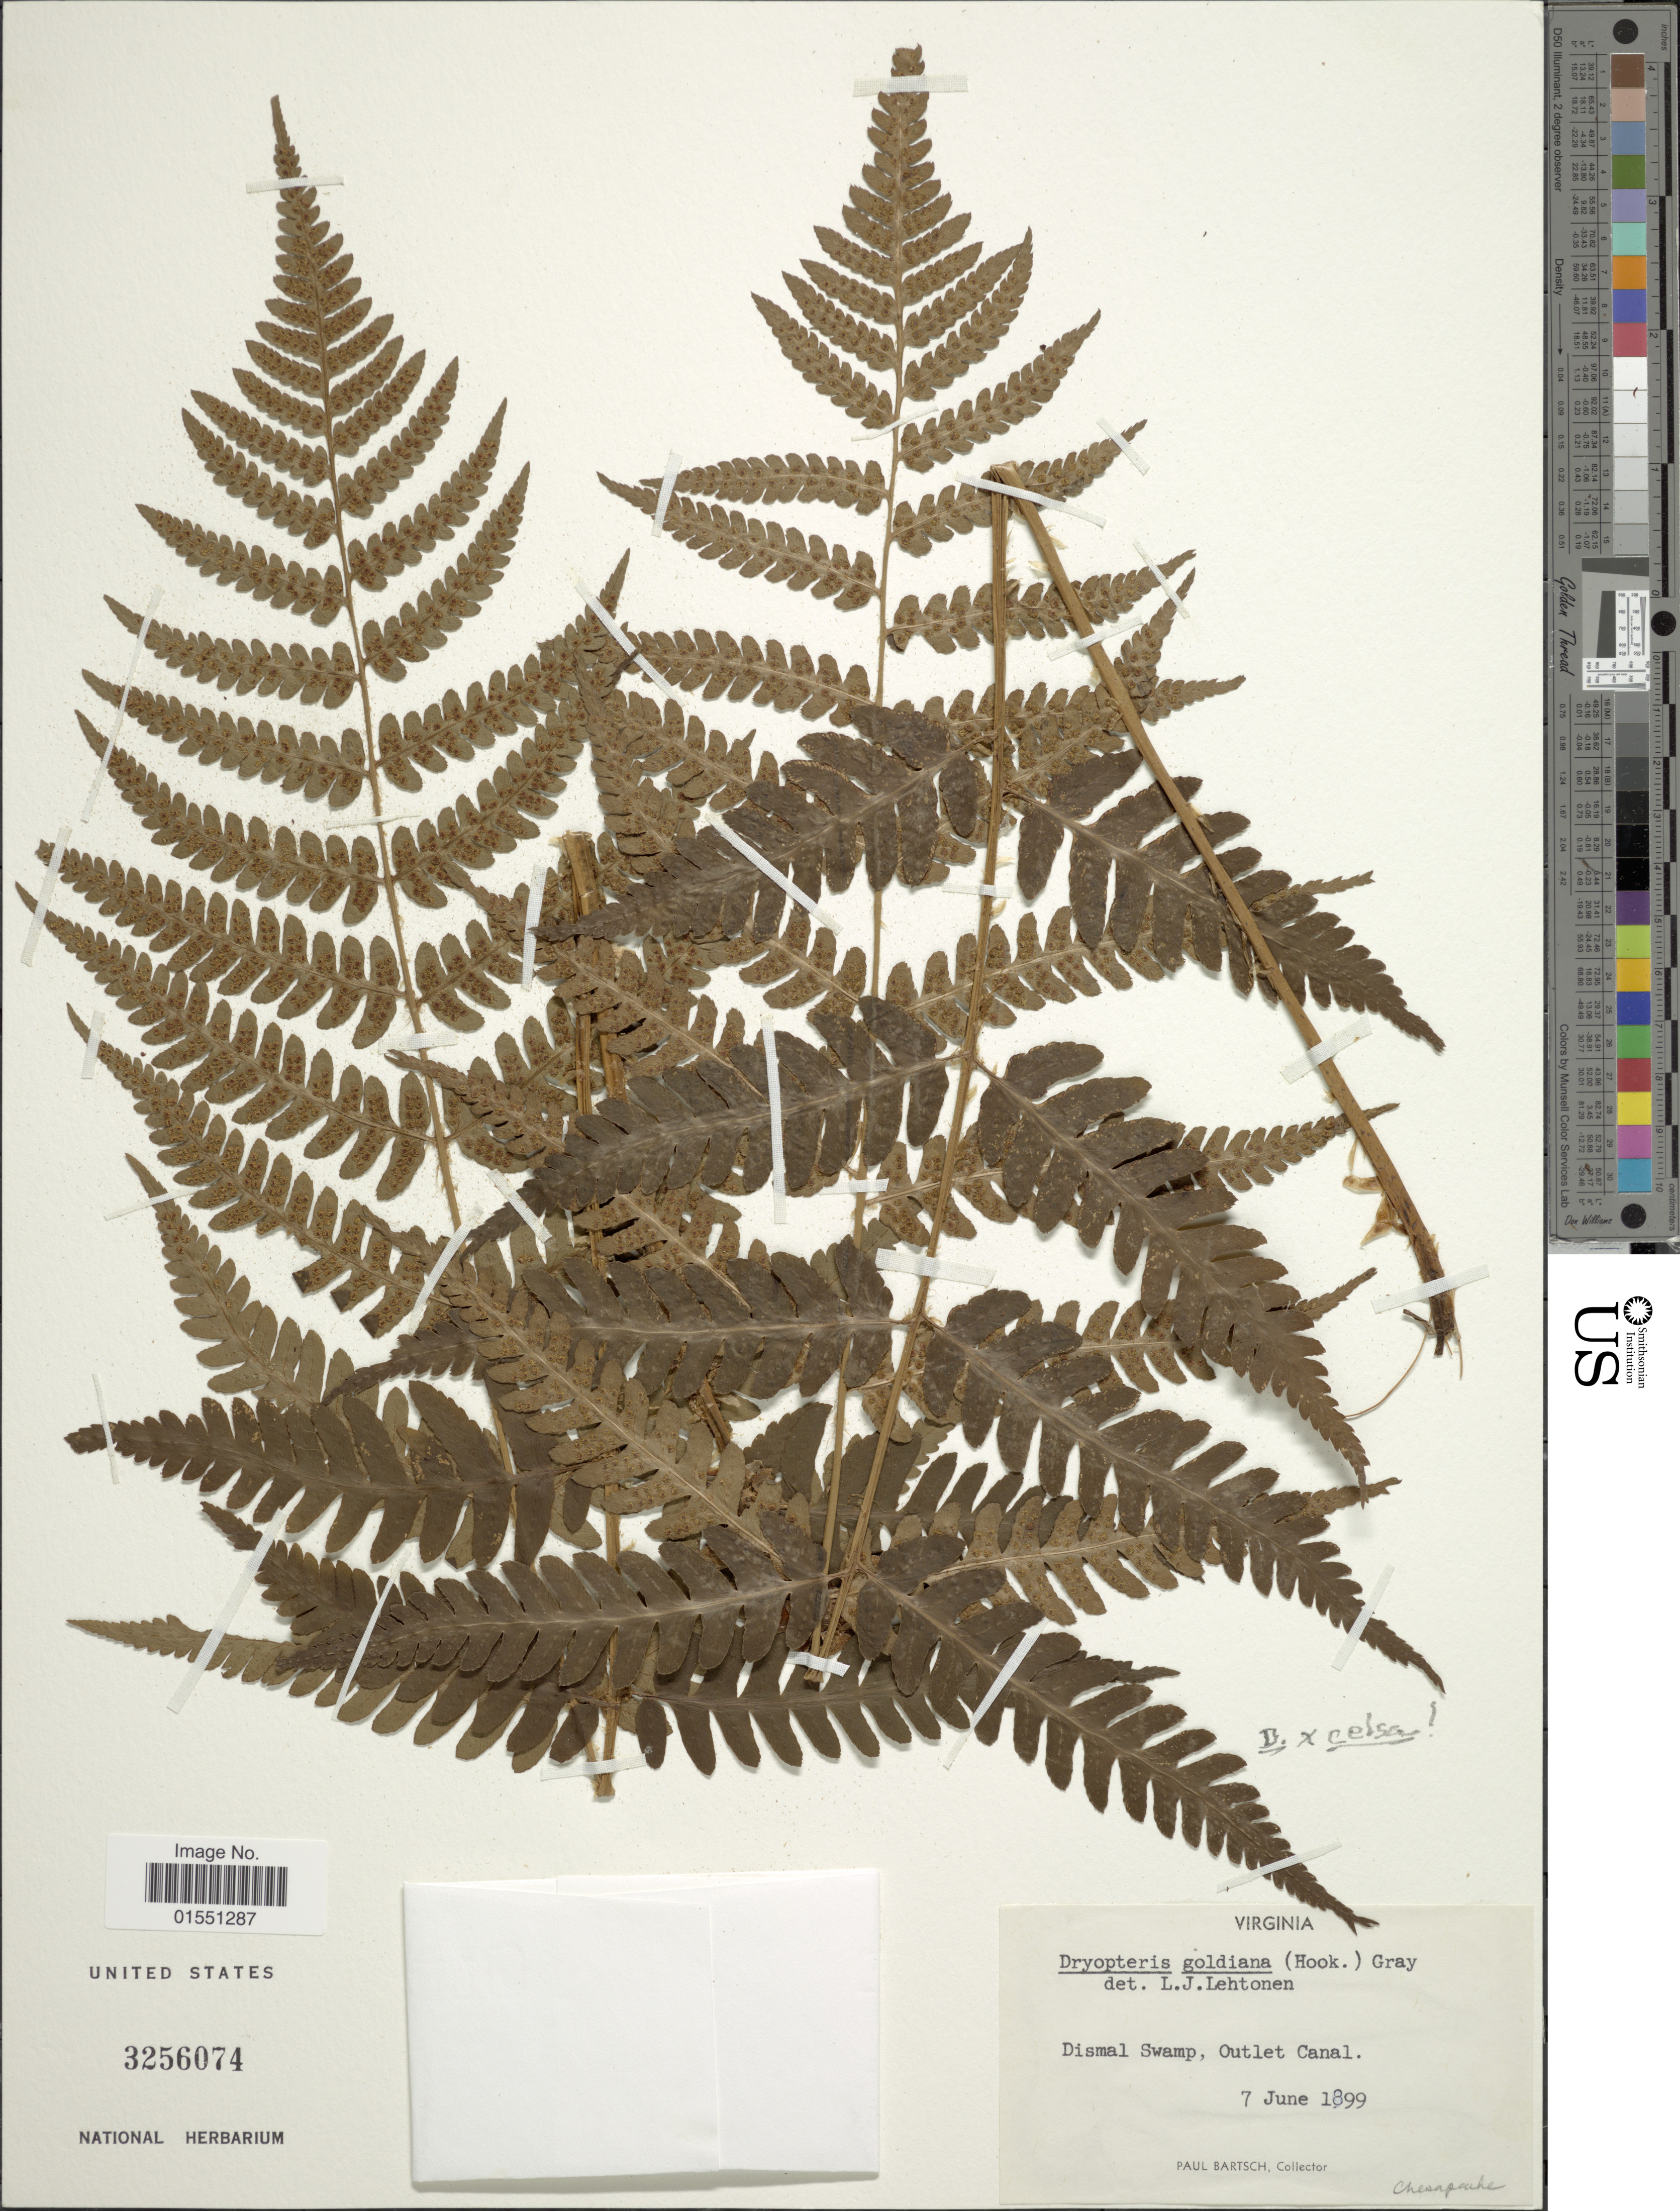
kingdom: Plantae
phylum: Tracheophyta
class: Polypodiopsida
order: Polypodiales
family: Dryopteridaceae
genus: Dryopteris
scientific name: Dryopteris goldiana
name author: (Hook. ex Goldie) A. Gray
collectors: P. Bartsch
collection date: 1899-06-07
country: United States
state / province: Virginia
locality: Dismal Swamp, Outlet Canal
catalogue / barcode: US 3256074